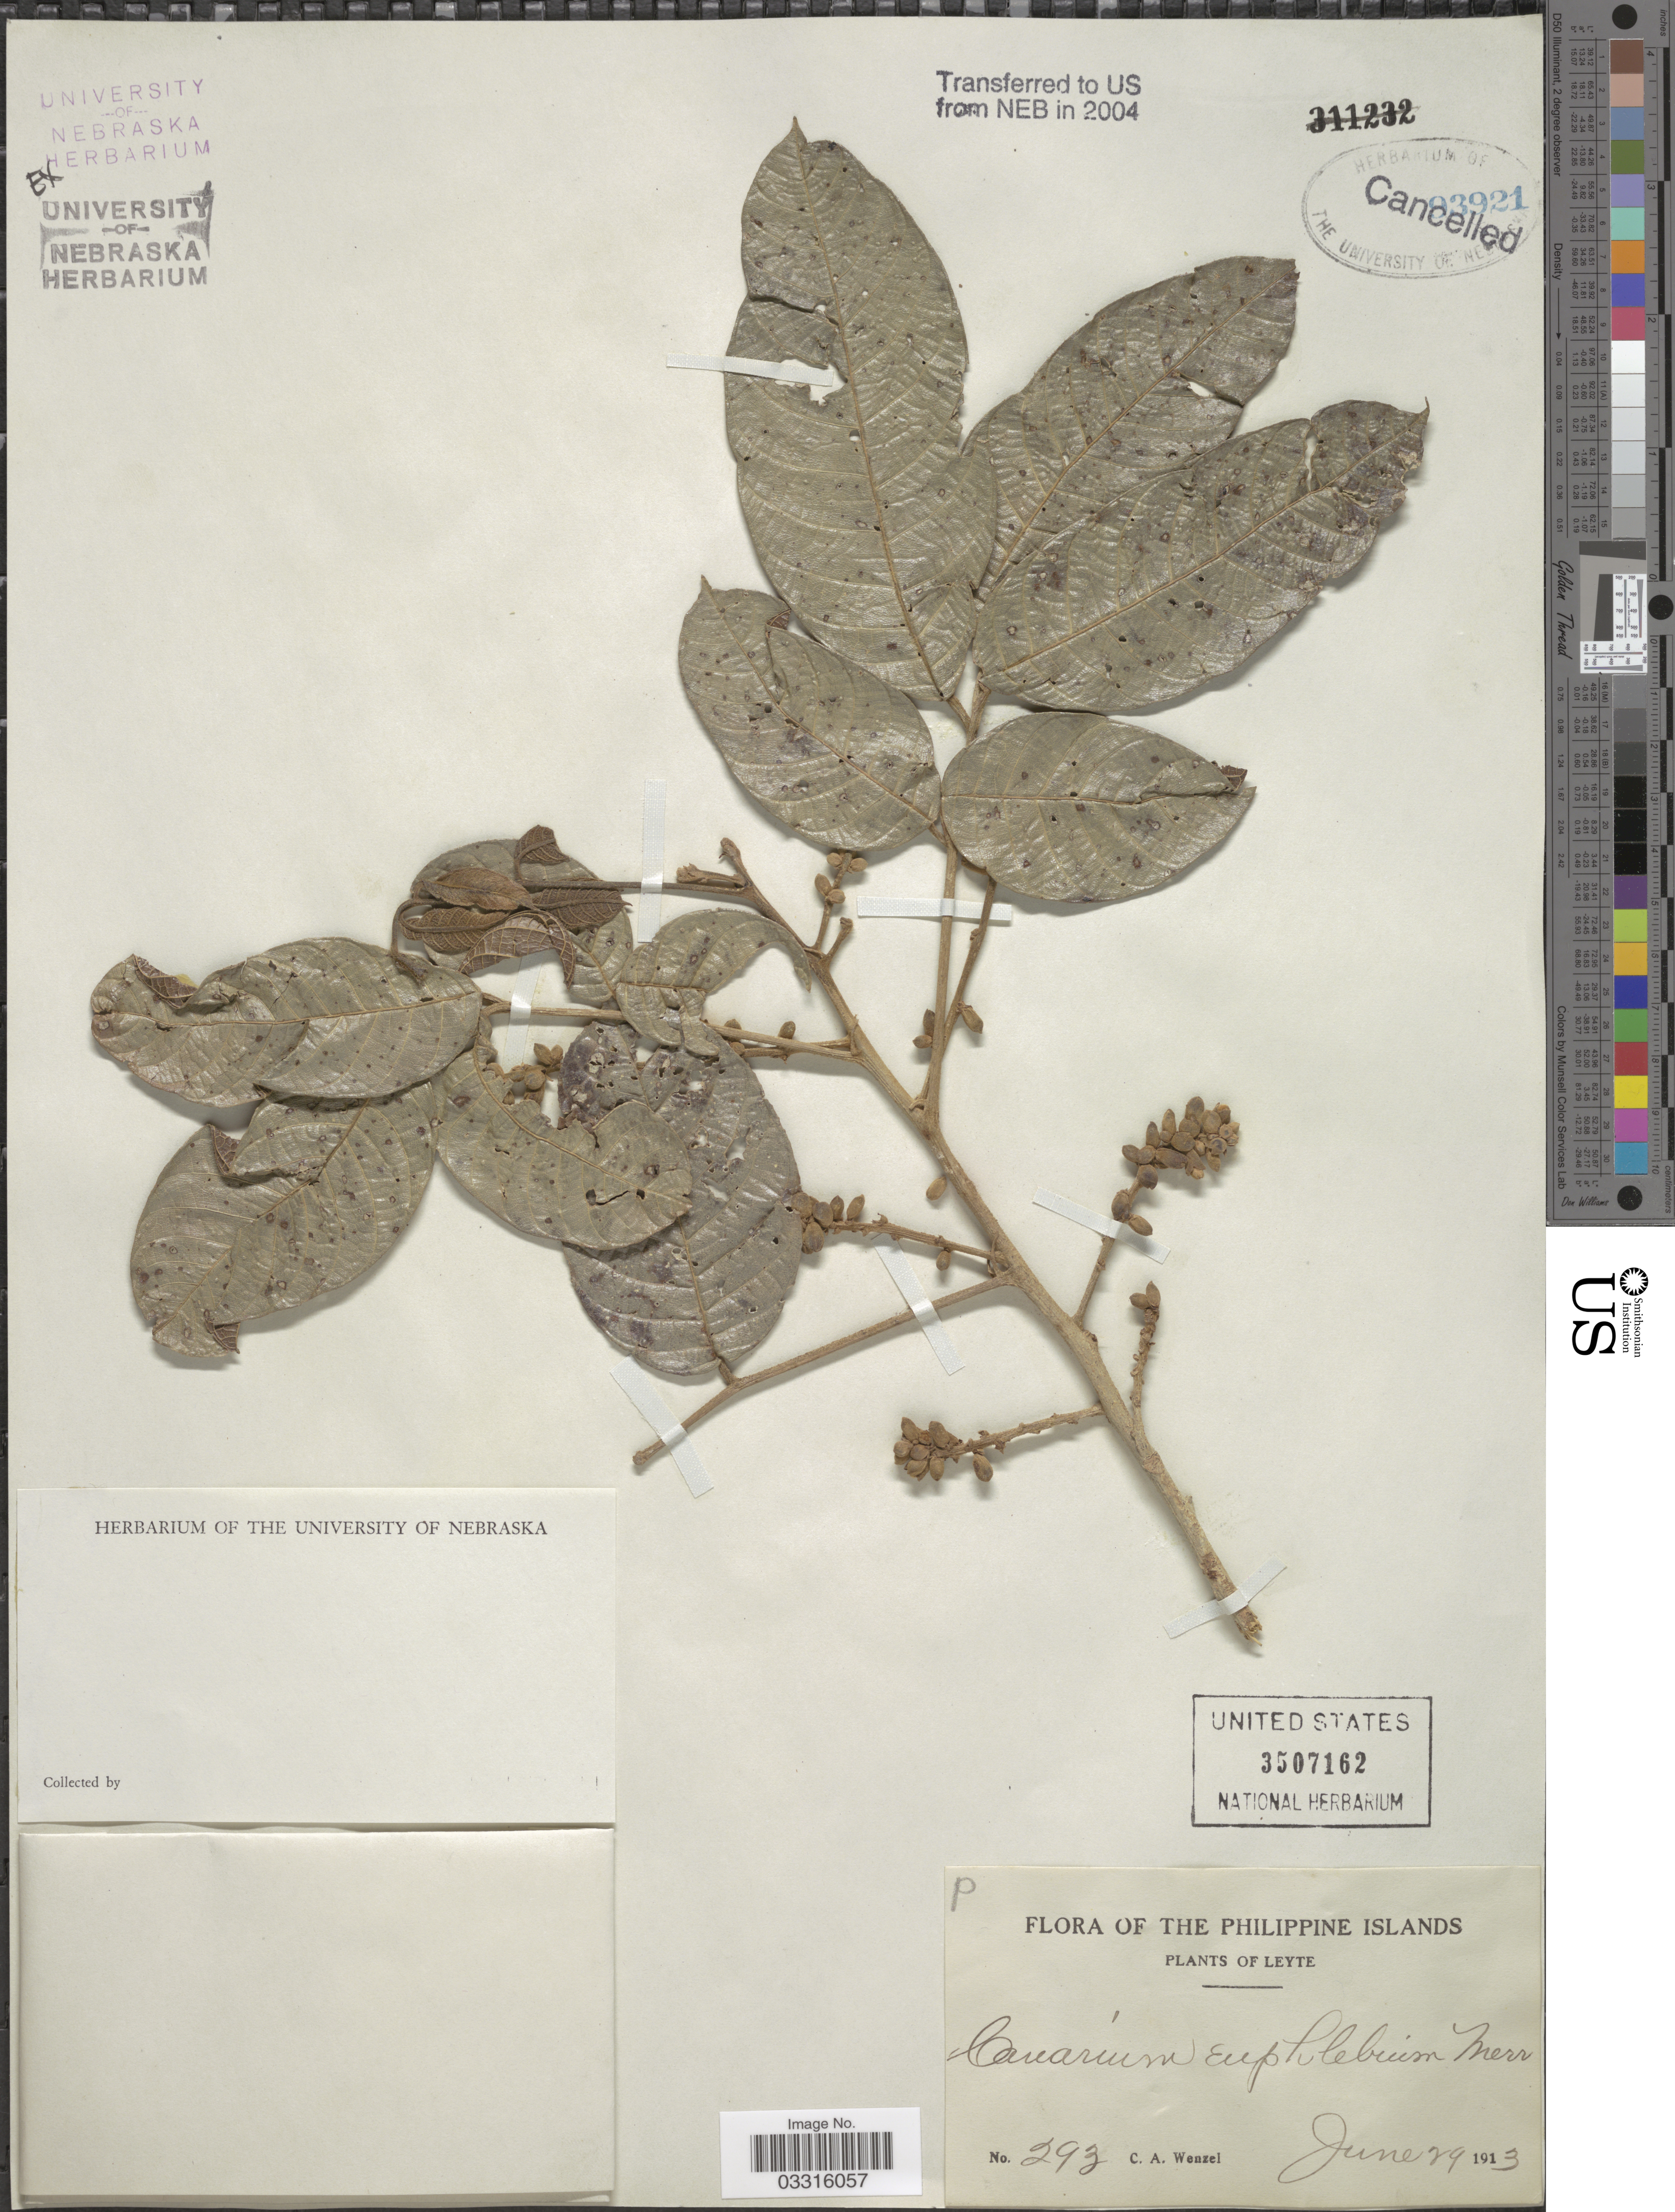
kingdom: Plantae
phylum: Tracheophyta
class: Magnoliopsida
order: Sapindales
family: Burseraceae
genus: Canarium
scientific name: Canarium euryphyllum var. euryphyllum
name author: G. Perkins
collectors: C. Wenzel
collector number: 293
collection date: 1913-06-29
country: Philippines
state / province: Eastern Visayas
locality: Leyte.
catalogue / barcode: US 3507162